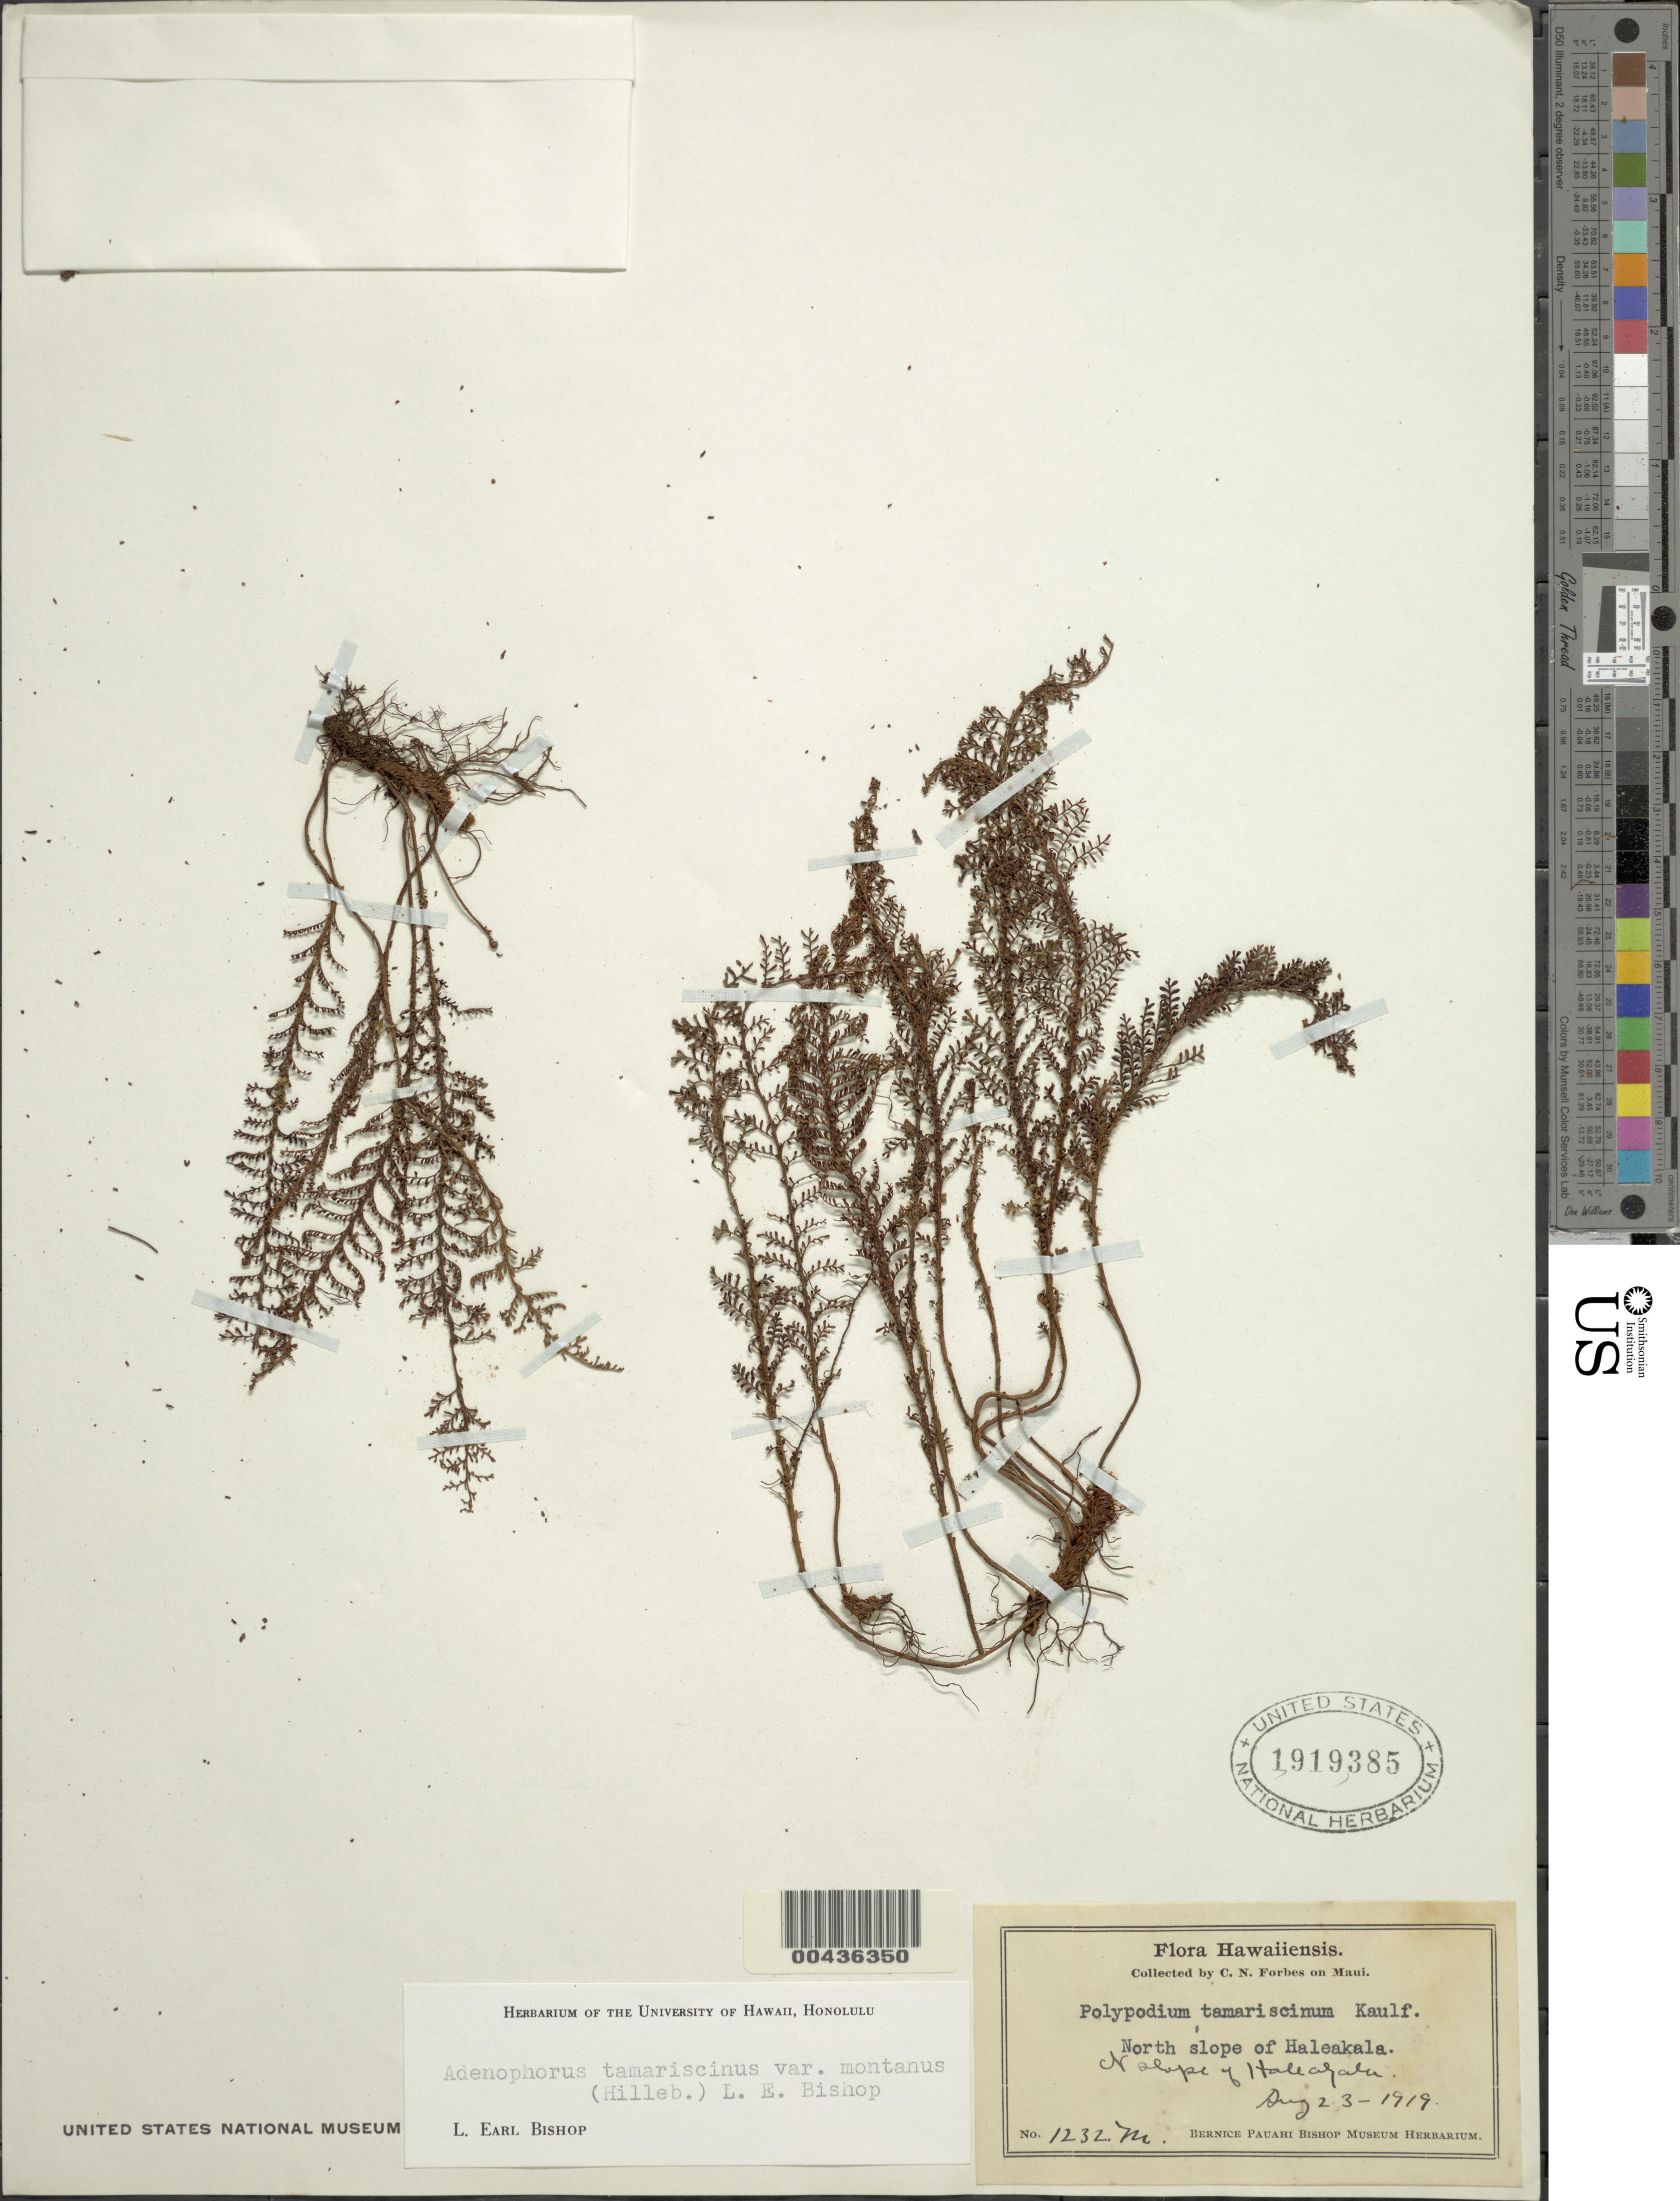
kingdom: Plantae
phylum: Tracheophyta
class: Polypodiopsida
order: Polypodiales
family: Polypodiaceae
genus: Adenophorus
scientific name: Adenophorus tamariscinus var. montanus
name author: (Hillebr.) L.E. Bishop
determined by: Bishop, L. E.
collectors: C. N. Forbes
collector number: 1232.M.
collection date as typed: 23 Aug 1919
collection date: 1919-08-23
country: United States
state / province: Hawaii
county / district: Maui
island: Maui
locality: N slope of Haleakala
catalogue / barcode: US 1919385